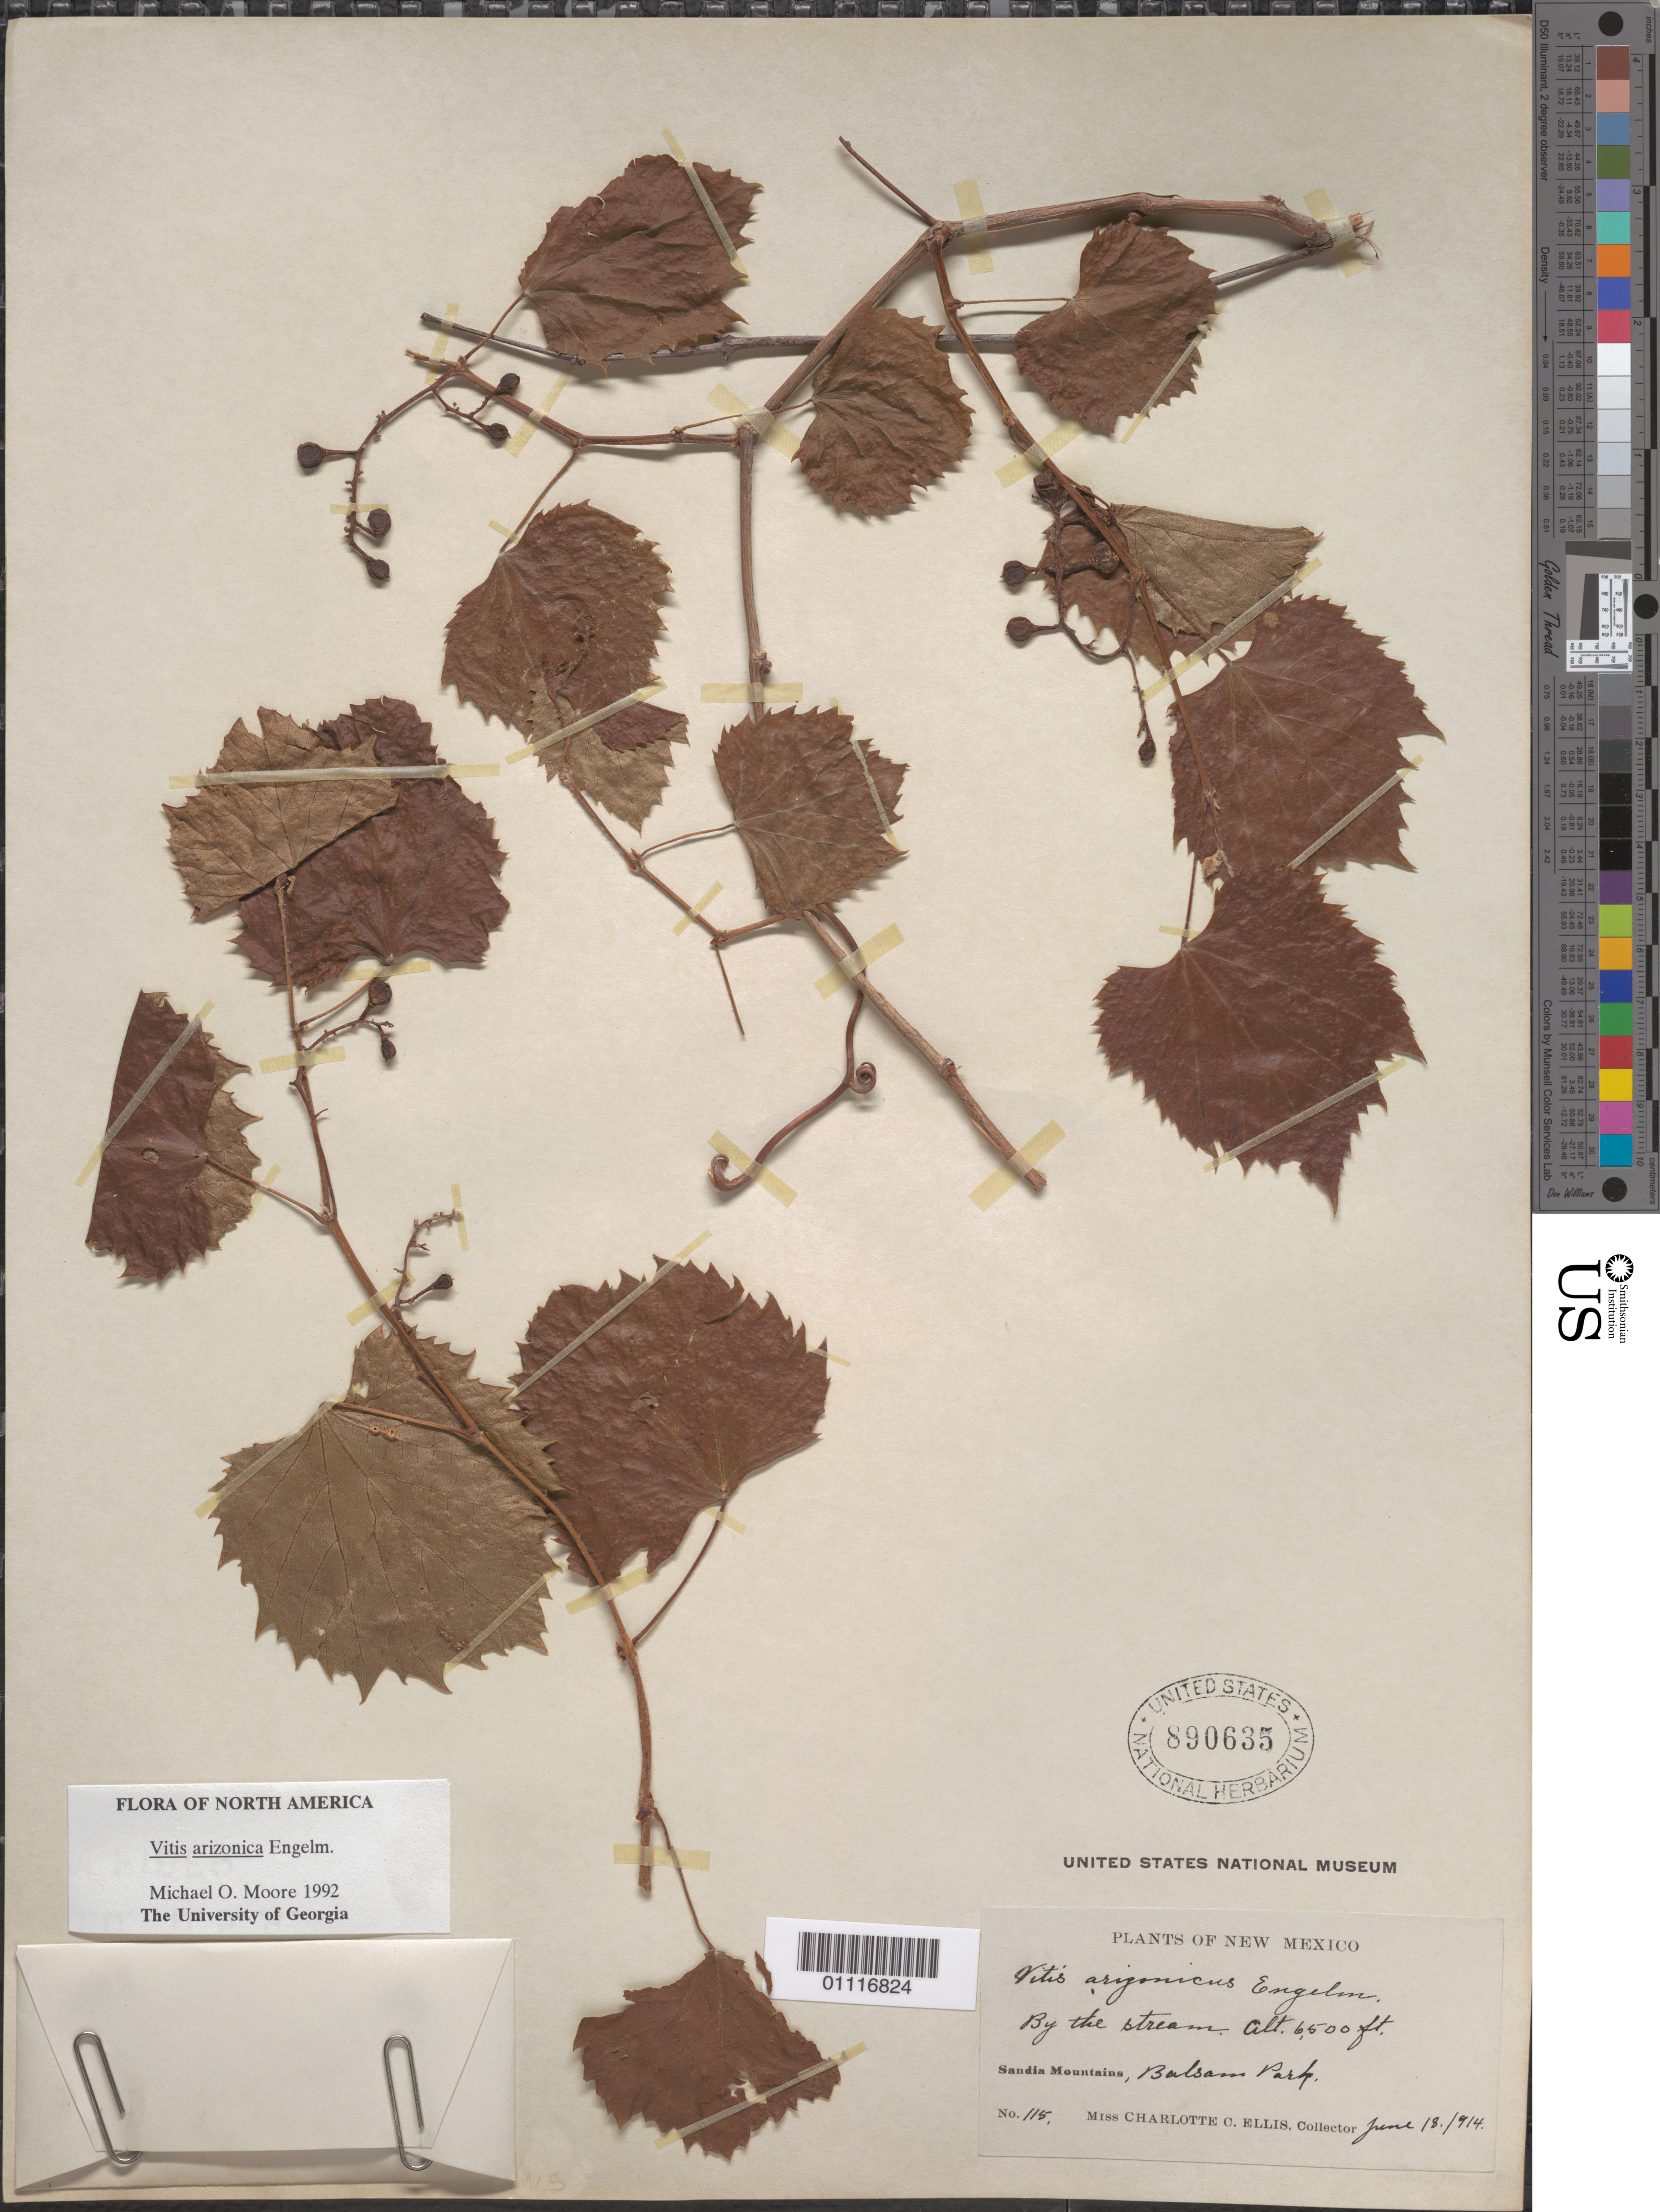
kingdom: Plantae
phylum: Tracheophyta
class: Magnoliopsida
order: Vitales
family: Vitaceae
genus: Vitis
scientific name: Vitis arizonica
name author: Engelm.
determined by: Moore, M. O.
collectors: C. C. Ellis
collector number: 115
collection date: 1914-06-18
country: United States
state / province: New Mexico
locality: By the stream, Sandia Mountains, Balsam Paek.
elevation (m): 1981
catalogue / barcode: US 890635